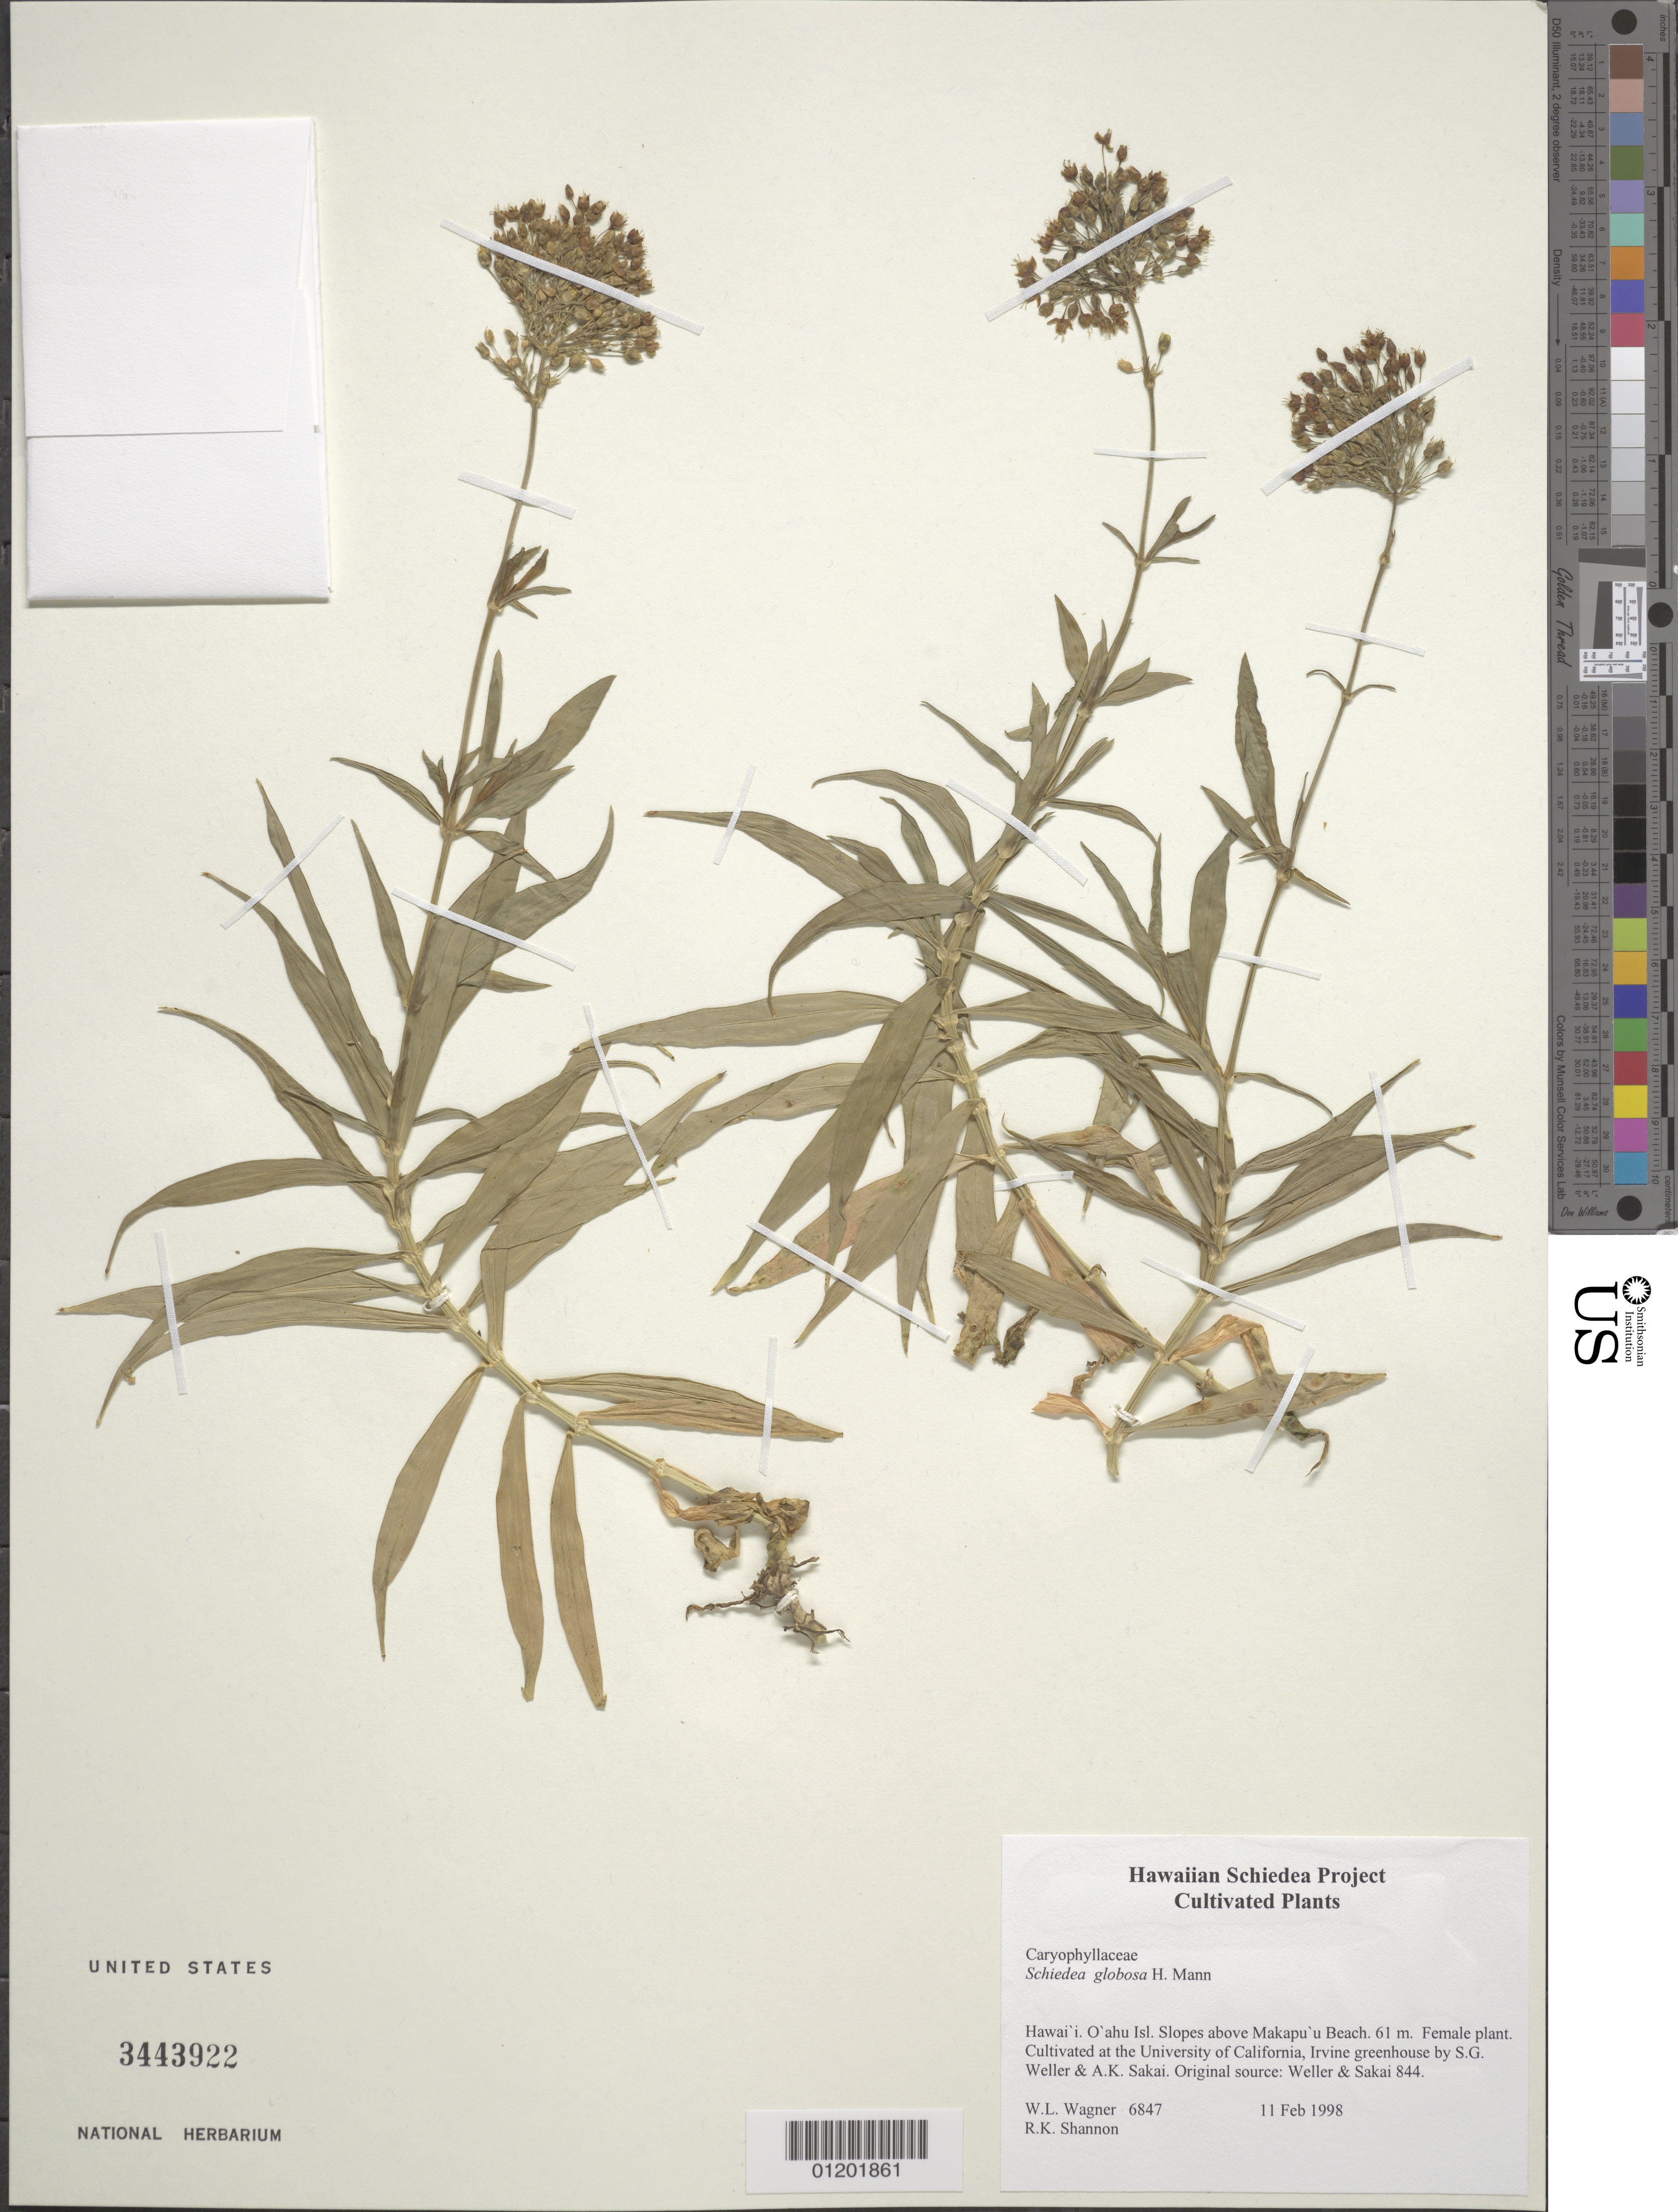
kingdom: Plantae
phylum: Tracheophyta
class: Magnoliopsida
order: Caryophyllales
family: Caryophyllaceae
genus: Schiedea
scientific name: Schiedea globosa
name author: H. Mann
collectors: W. L. Wagner & R. Shannon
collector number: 6847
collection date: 1998-02-11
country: United States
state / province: California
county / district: Orange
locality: University of California, Irvine greenhouse.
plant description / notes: Cultivated at the University of California, Irvine greenhouse by S.G. Weller & A.K. Sakai. Original source: Weller & Sakai 844, O'ahu, Slopes above Makapu'u Beach, 61 m.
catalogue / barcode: US 3443922